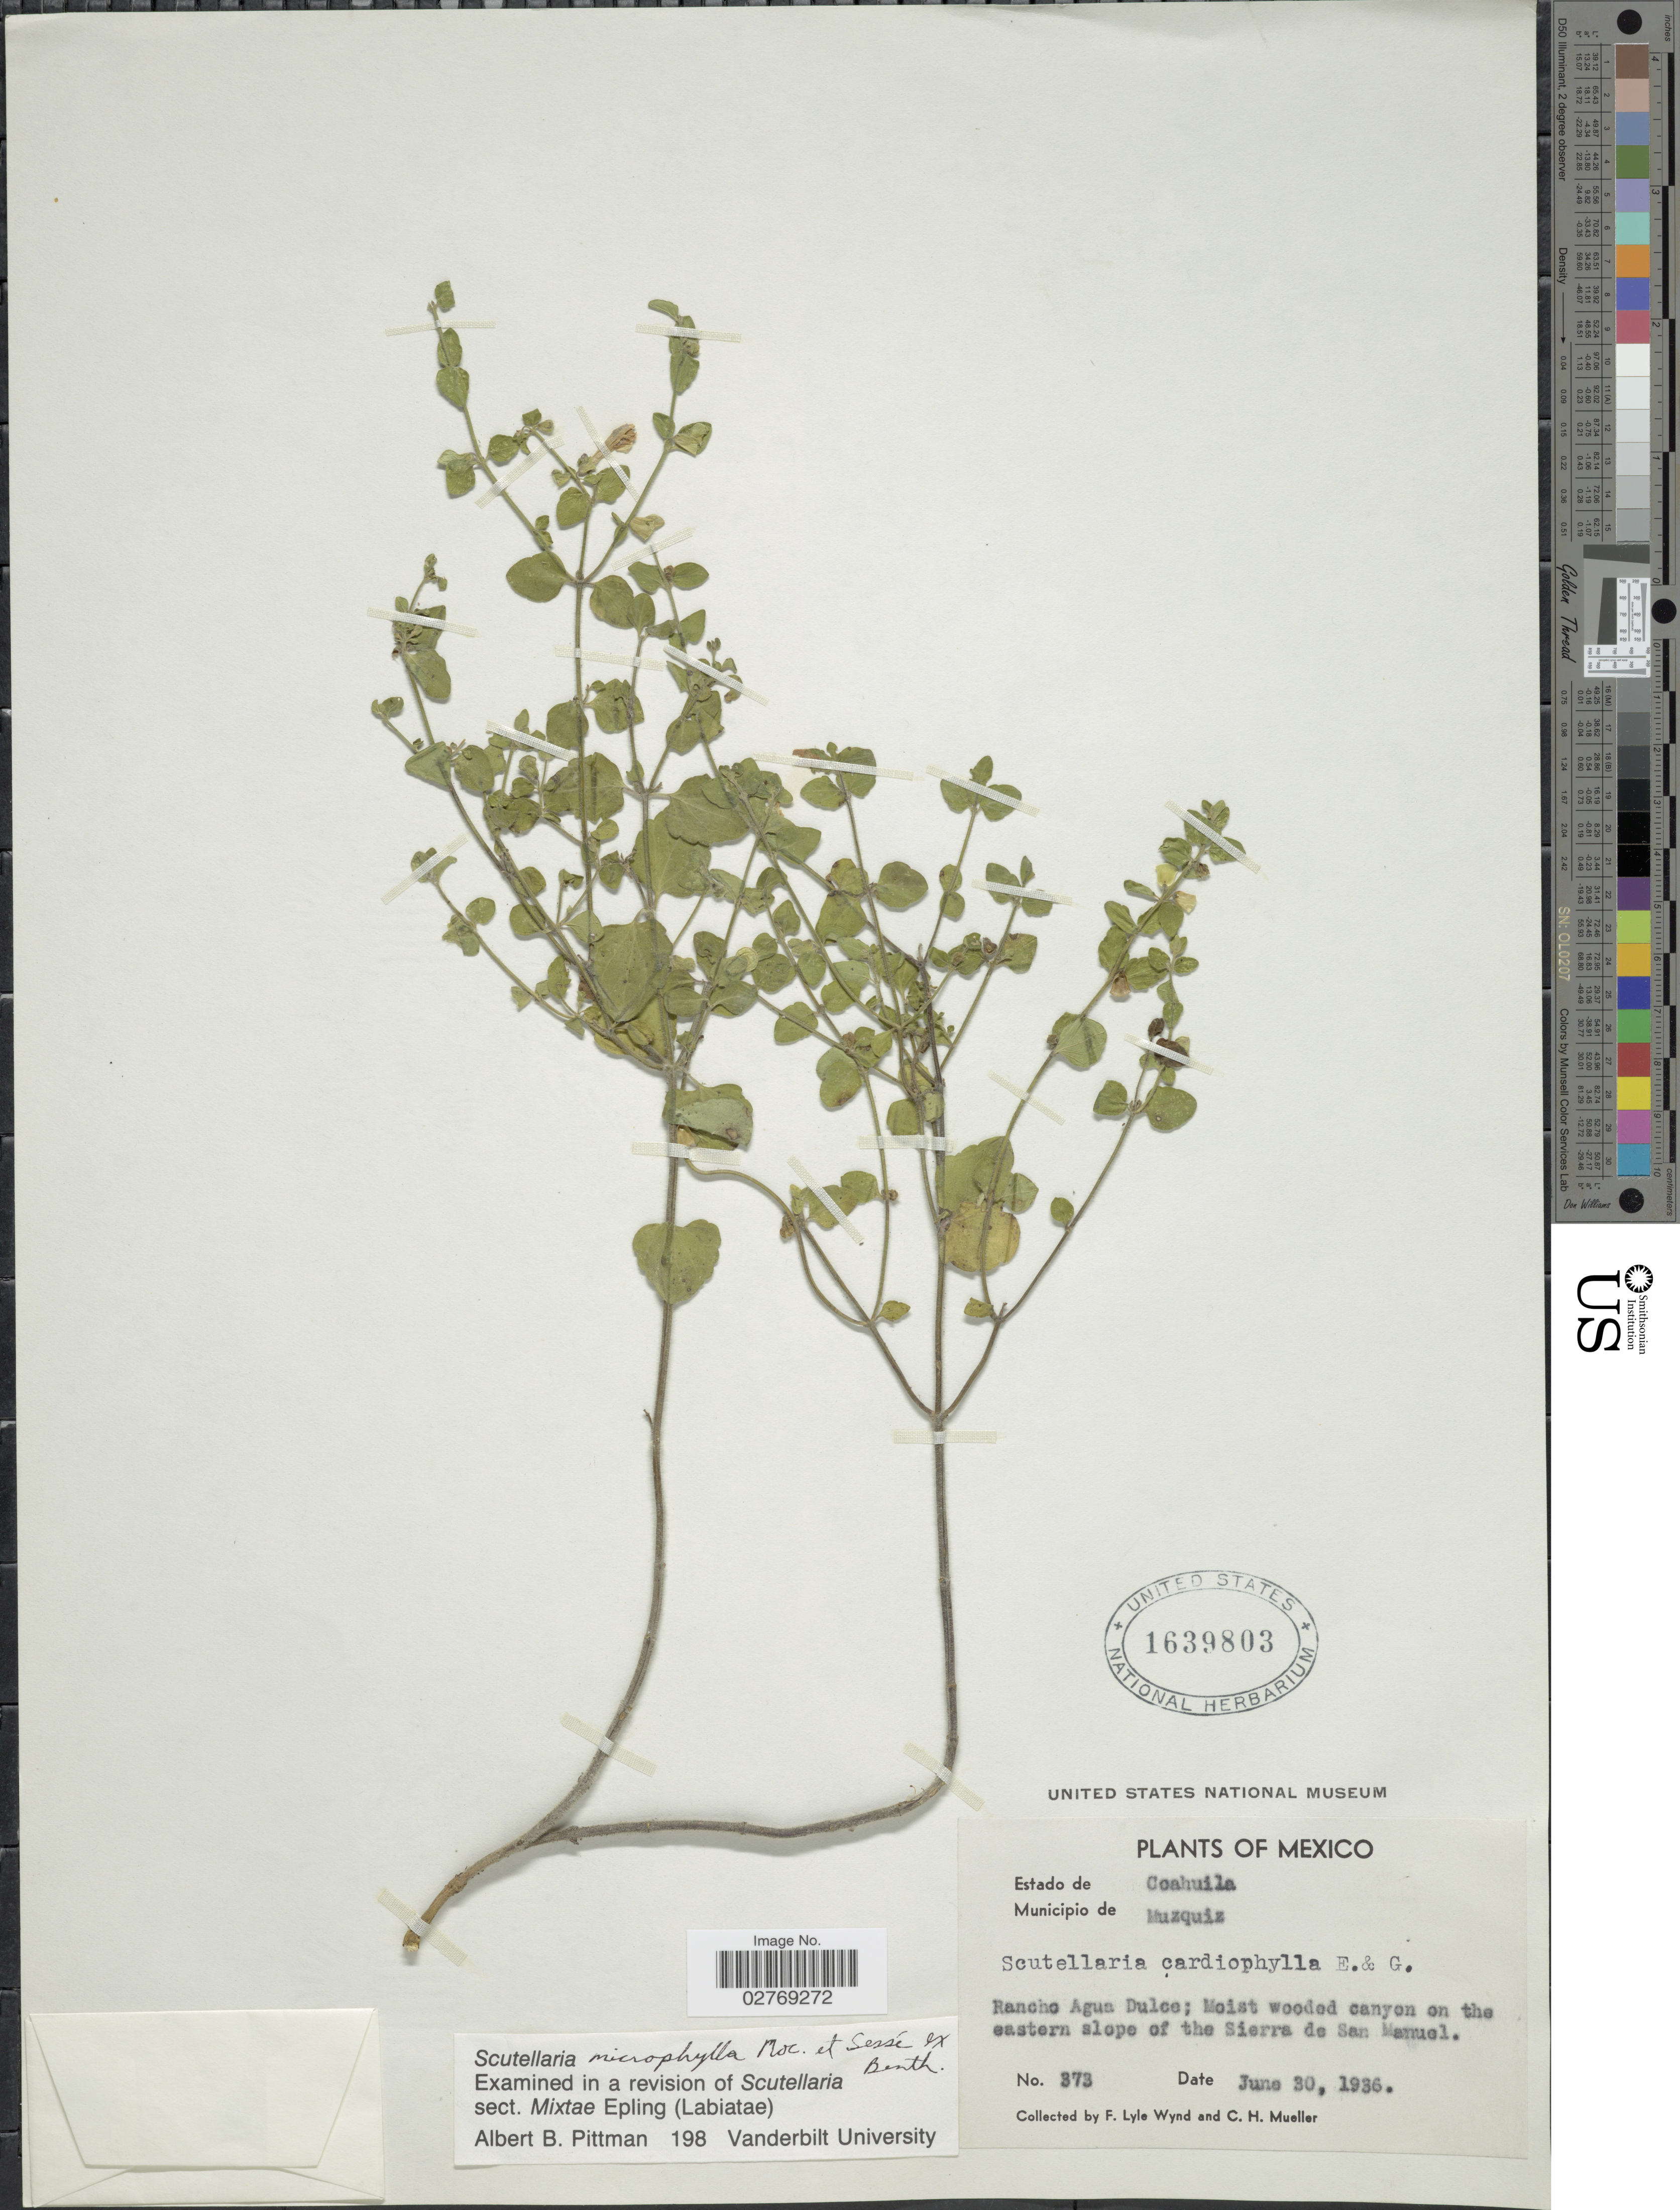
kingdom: Plantae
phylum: Tracheophyta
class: Magnoliopsida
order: Lamiales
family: Lamiaceae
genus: Scutellaria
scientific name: Scutellaria microphylla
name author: Moc. & Sessé ex Benth.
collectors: F. L. Wynd & C. H. Mueller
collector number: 373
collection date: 1936-06-30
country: Mexico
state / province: Coahuila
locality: Municipio de Muzquiz. Rancho Agua Dulce; Moist wooded canyon on the eastern slope of the Sierra de San Manuel.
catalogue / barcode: US 1639803